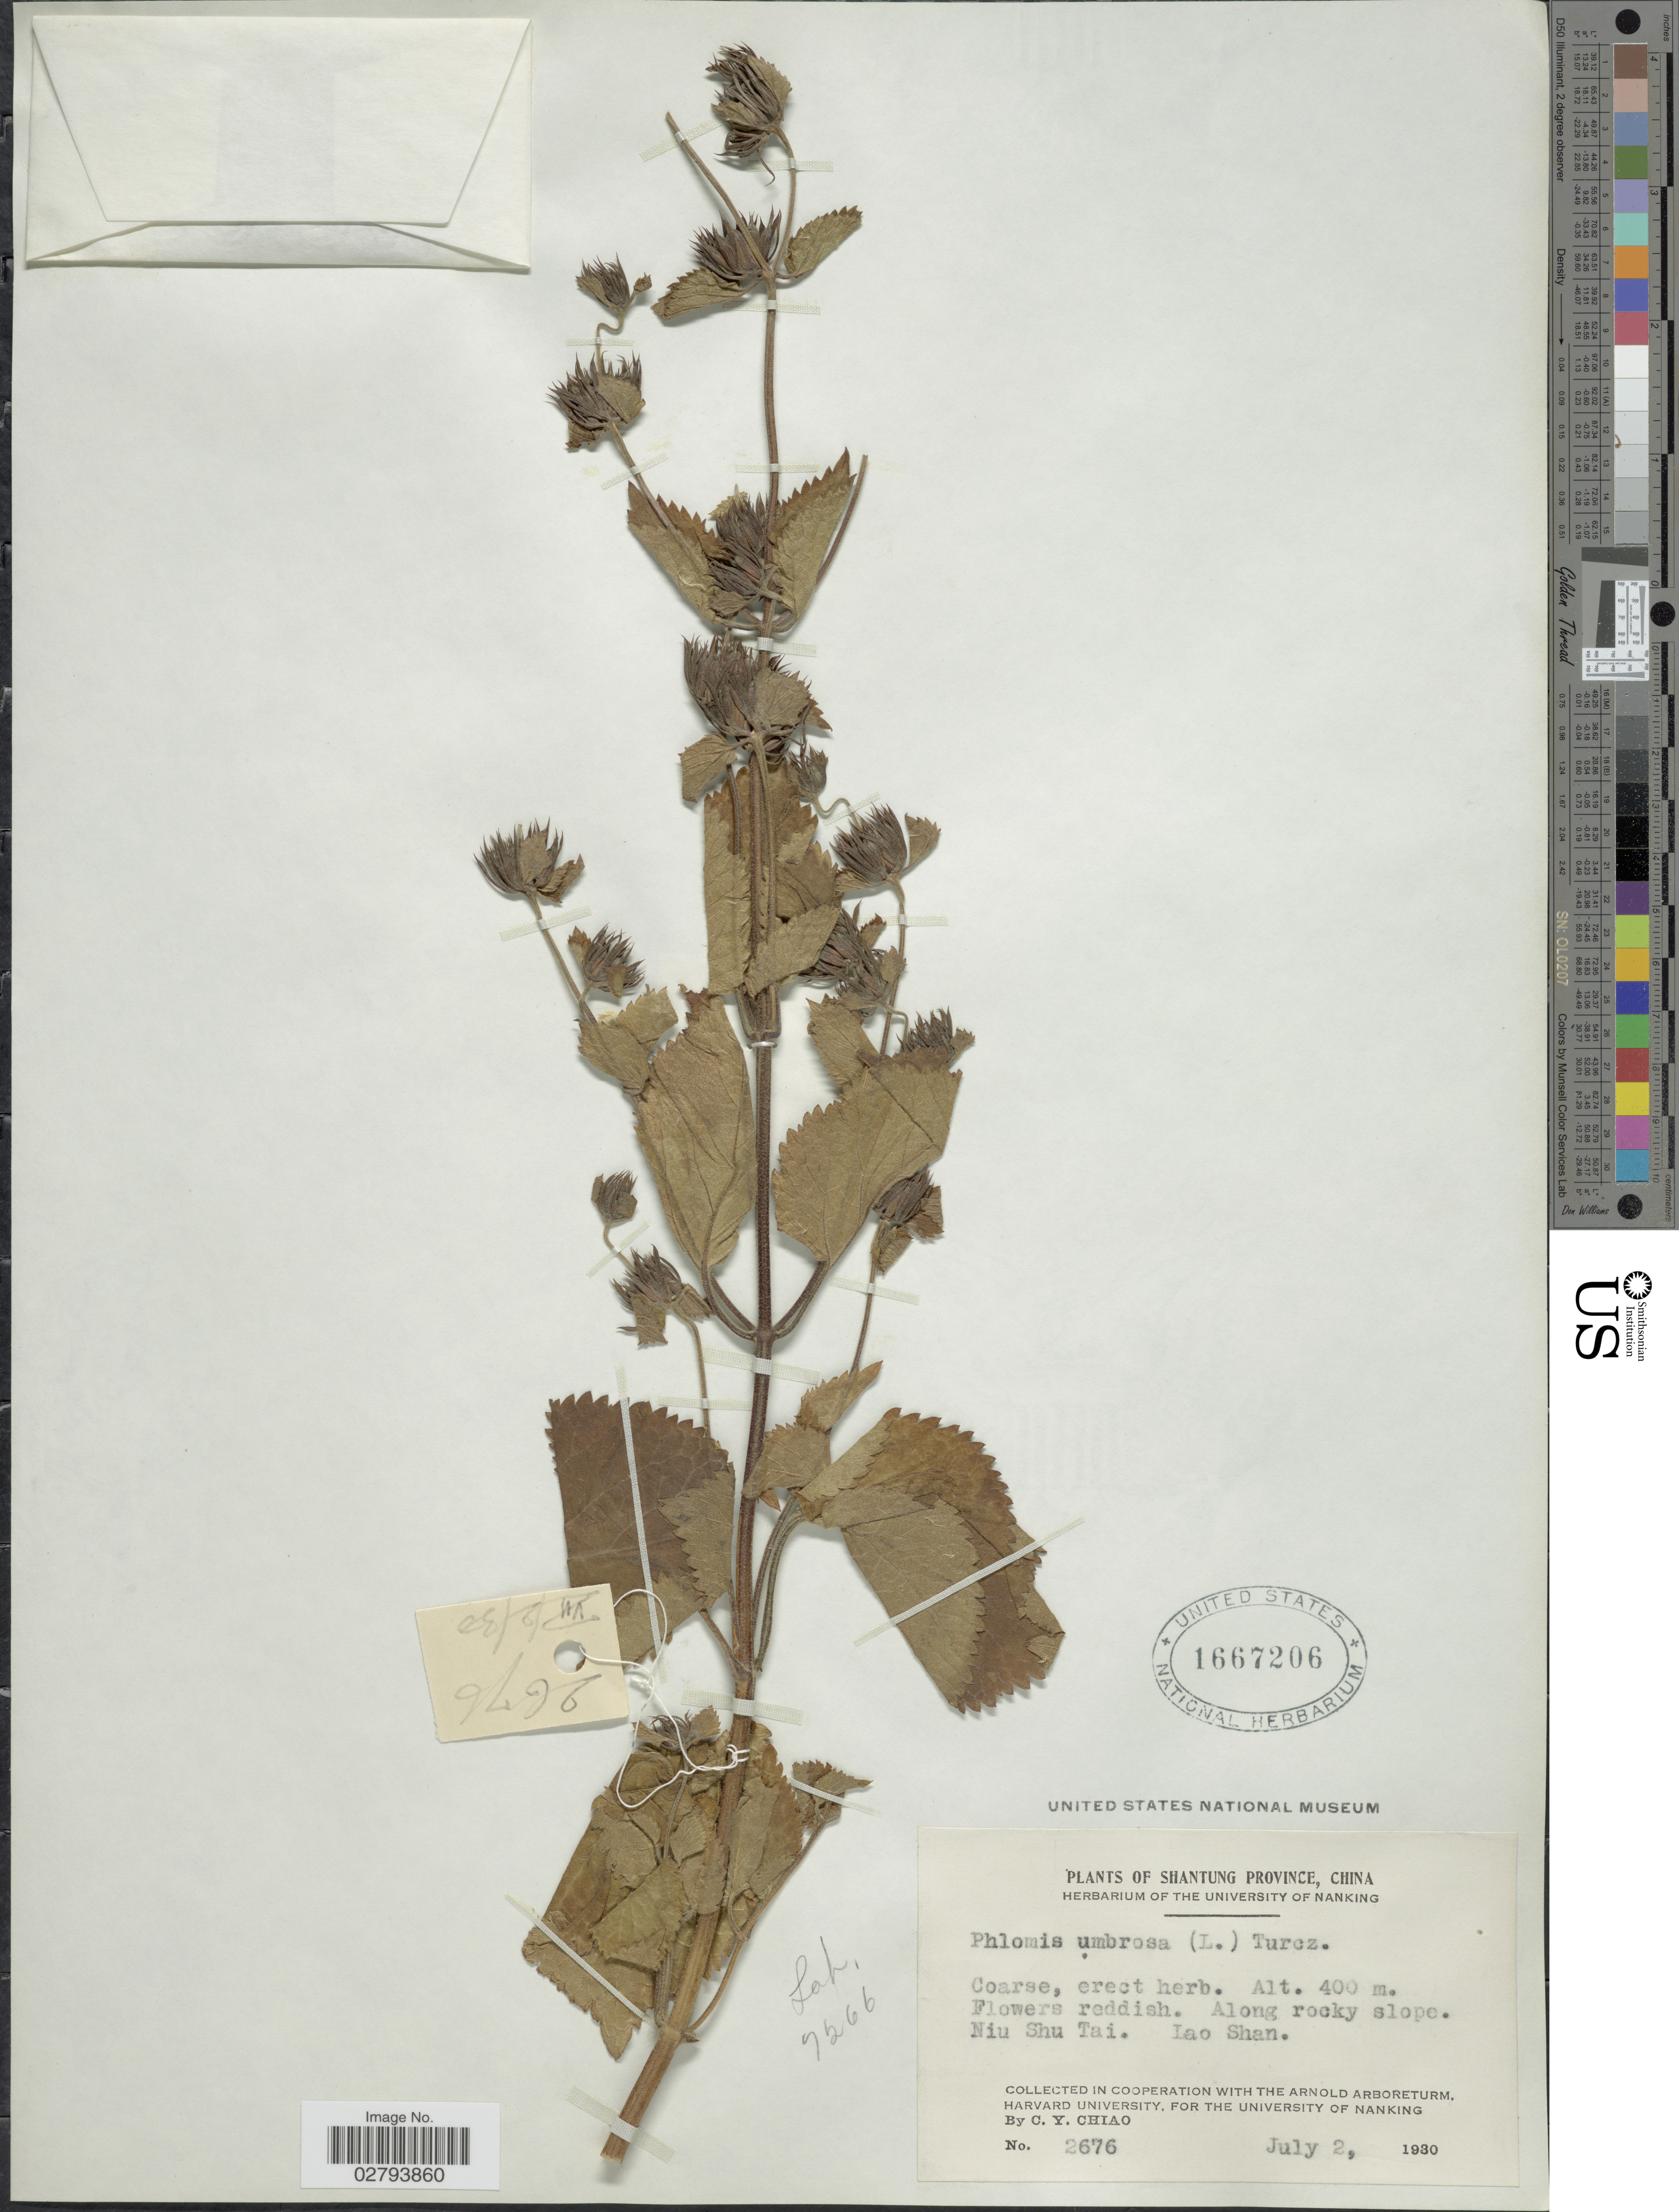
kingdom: Plantae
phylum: Tracheophyta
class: Magnoliopsida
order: Lamiales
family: Lamiaceae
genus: Phlomoides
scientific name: Phlomoides umbrosa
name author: (Turcz.) Kamelin & Makhm.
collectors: C. Y. Chiao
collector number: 2676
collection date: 1930-07-02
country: China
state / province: Shandong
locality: Shantung Province, Niu Shu Tai, Lao Shan.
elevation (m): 400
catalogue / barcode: US 1667206